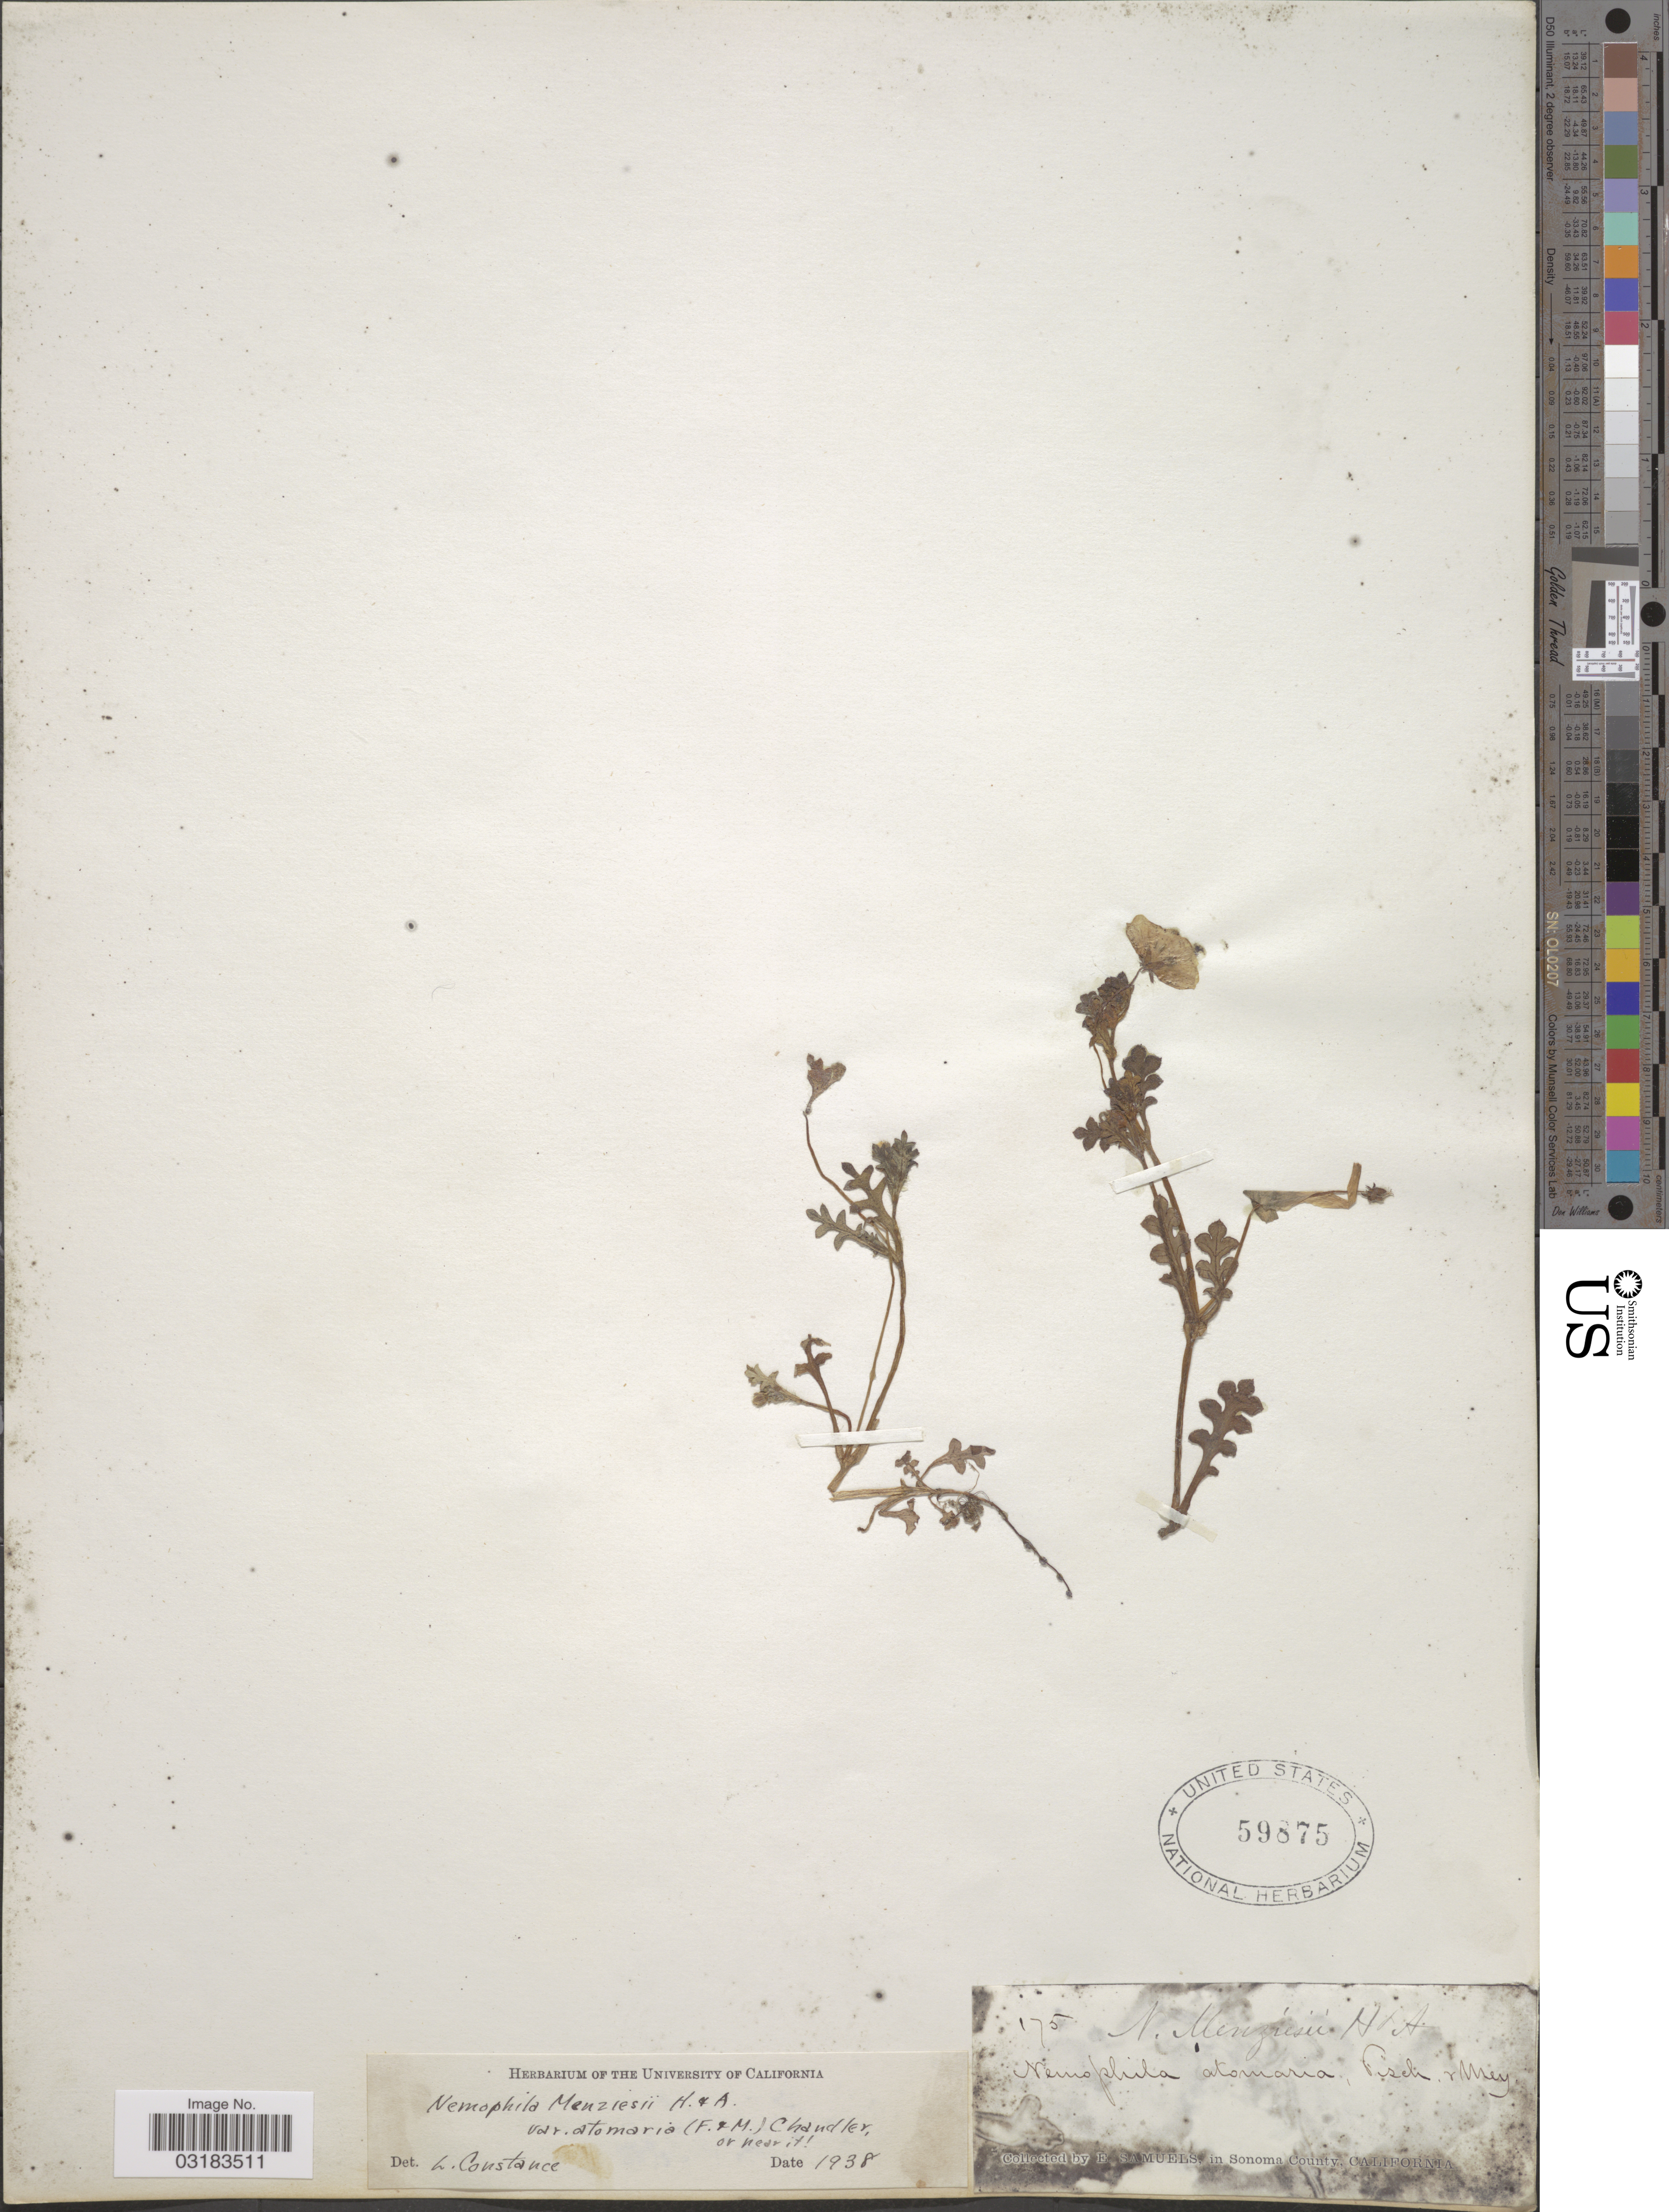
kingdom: Plantae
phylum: Tracheophyta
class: Magnoliopsida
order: Boraginales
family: Hydrophyllaceae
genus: Nemophila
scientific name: Nemophila menziesii var. atomaria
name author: (Fisch. & C.A. Mey.) H.P. Chandler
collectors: E. Samuels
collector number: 175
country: United States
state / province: California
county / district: Sonoma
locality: In Sonoma County.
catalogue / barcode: US 59875